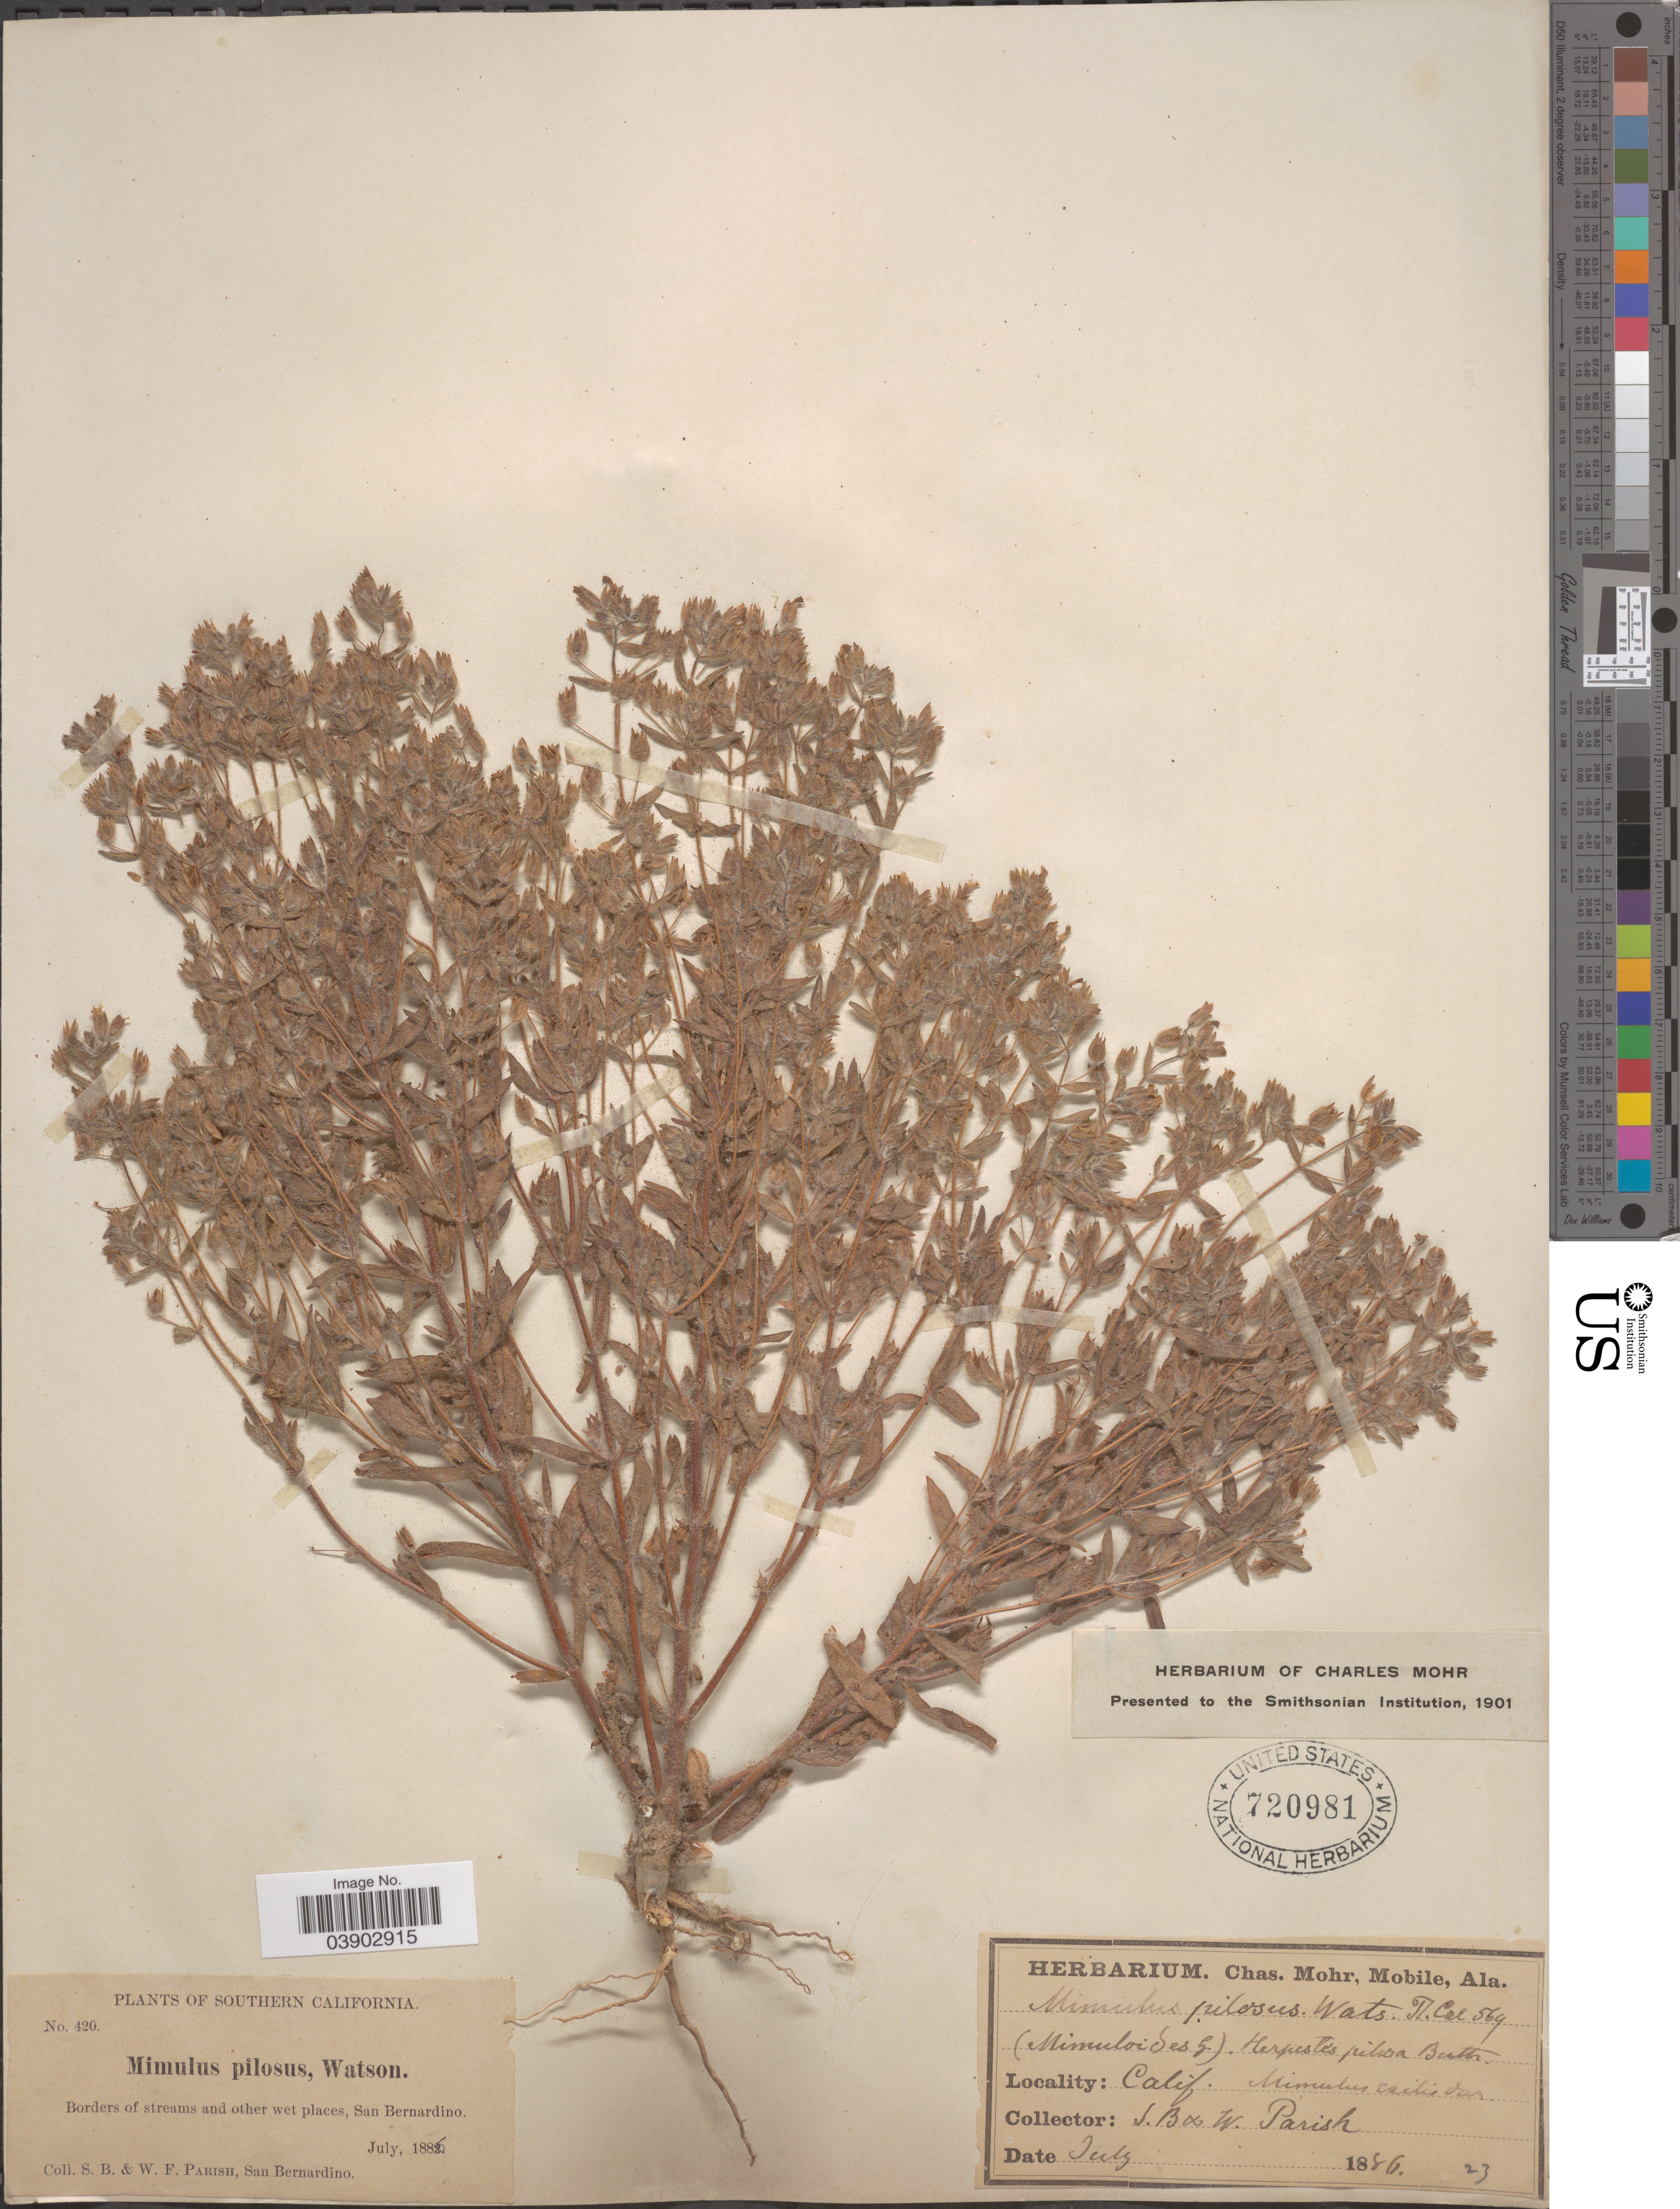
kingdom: Plantae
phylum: Tracheophyta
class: Magnoliopsida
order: Lamiales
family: Phrymaceae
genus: Mimetanthe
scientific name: Mimetanthe pilosa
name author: (Benth.) Greene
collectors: S. B. Parish & W. F. Parish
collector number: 420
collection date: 1886-07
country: United States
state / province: California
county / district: San Bernardino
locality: Southern California. San Bernardino.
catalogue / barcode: US 720981